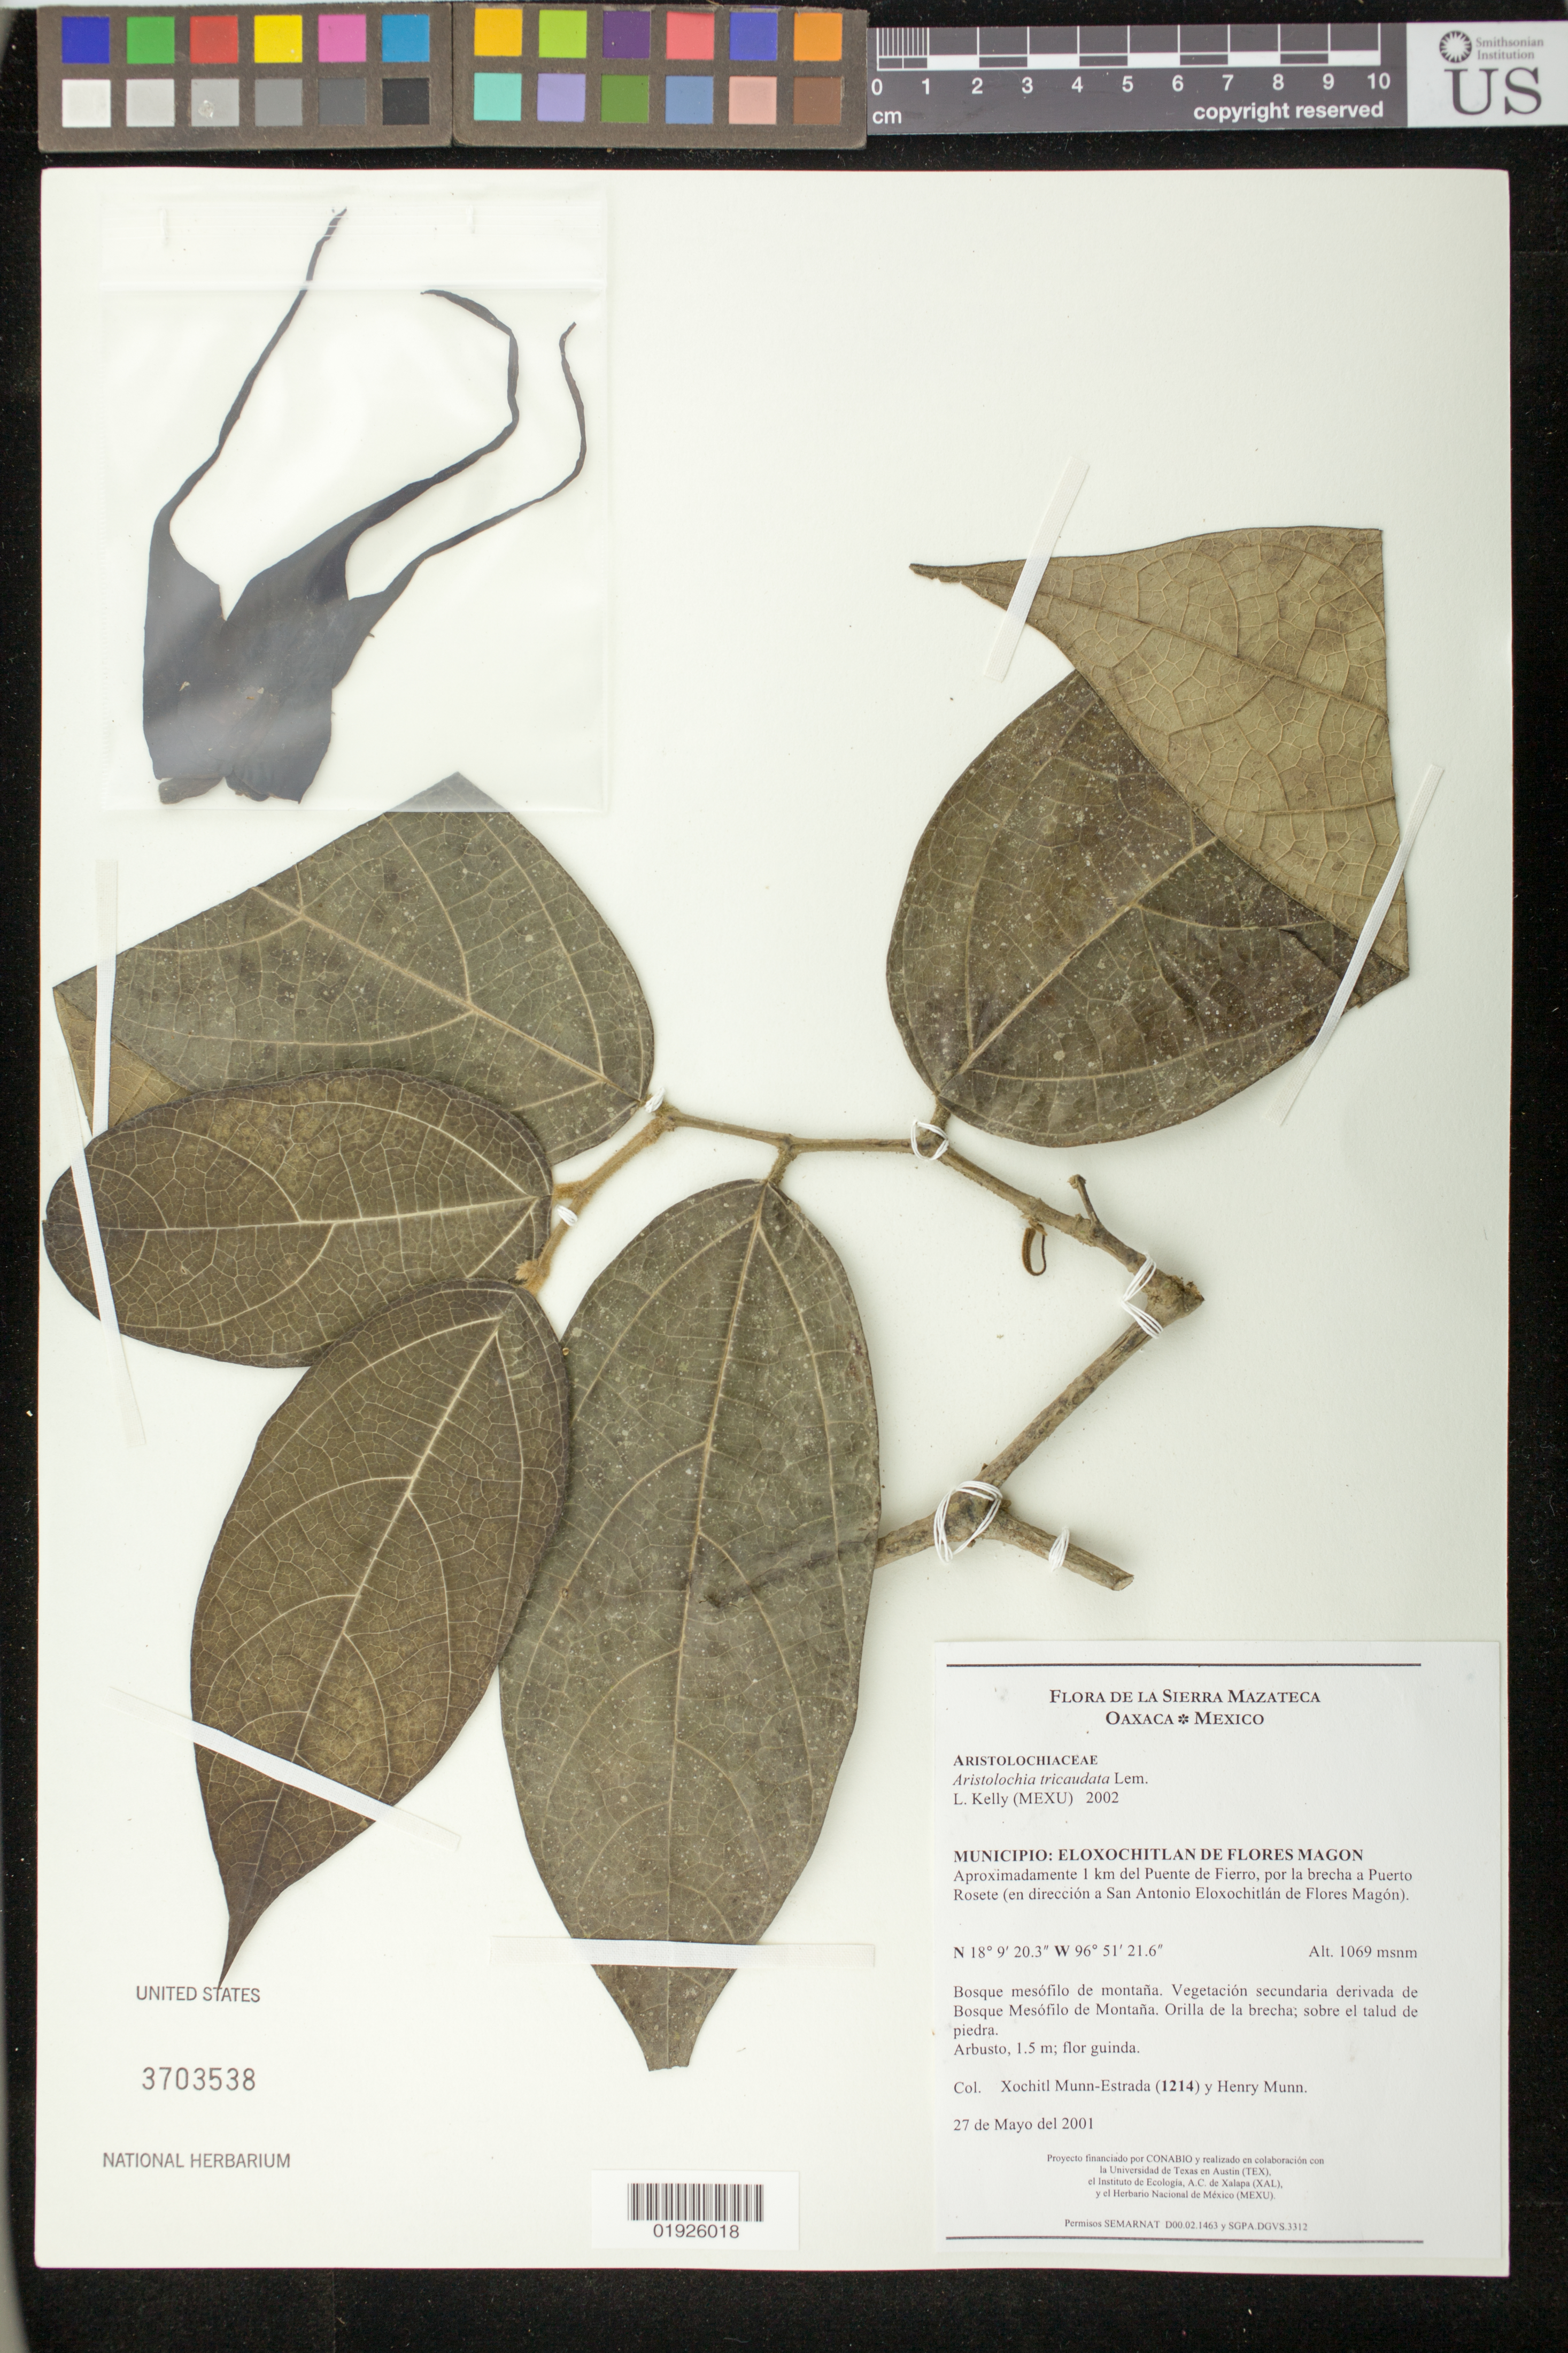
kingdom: Plantae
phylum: Tracheophyta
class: Magnoliopsida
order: Piperales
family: Aristolochiaceae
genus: Aristolochia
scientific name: Aristolochia tricaudata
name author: Lem.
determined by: Kelly, L. M., (US), NMNH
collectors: X. Munn-Estrada & H. Munn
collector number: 1214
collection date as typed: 27 de Mayo del 2001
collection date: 2001-05-27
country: Mexico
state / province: Oaxaca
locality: Municipio: Eloxochitlan de Flores Magon; Aproximadamente 1 km del Puente de Fierro, por la brecha a Puerto Rosete (en direccion a San Antonio Eloxochitlan de Flores Magon).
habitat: Bosque mesofilo de montana. Vegetacion secundaria derivada de Bosque Mesofilo de Montana. Orilla de la brecha; sobre el talud de piedra.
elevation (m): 1069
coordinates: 18 9 20.3 N, 96 51 21.6 W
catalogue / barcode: US 3703538